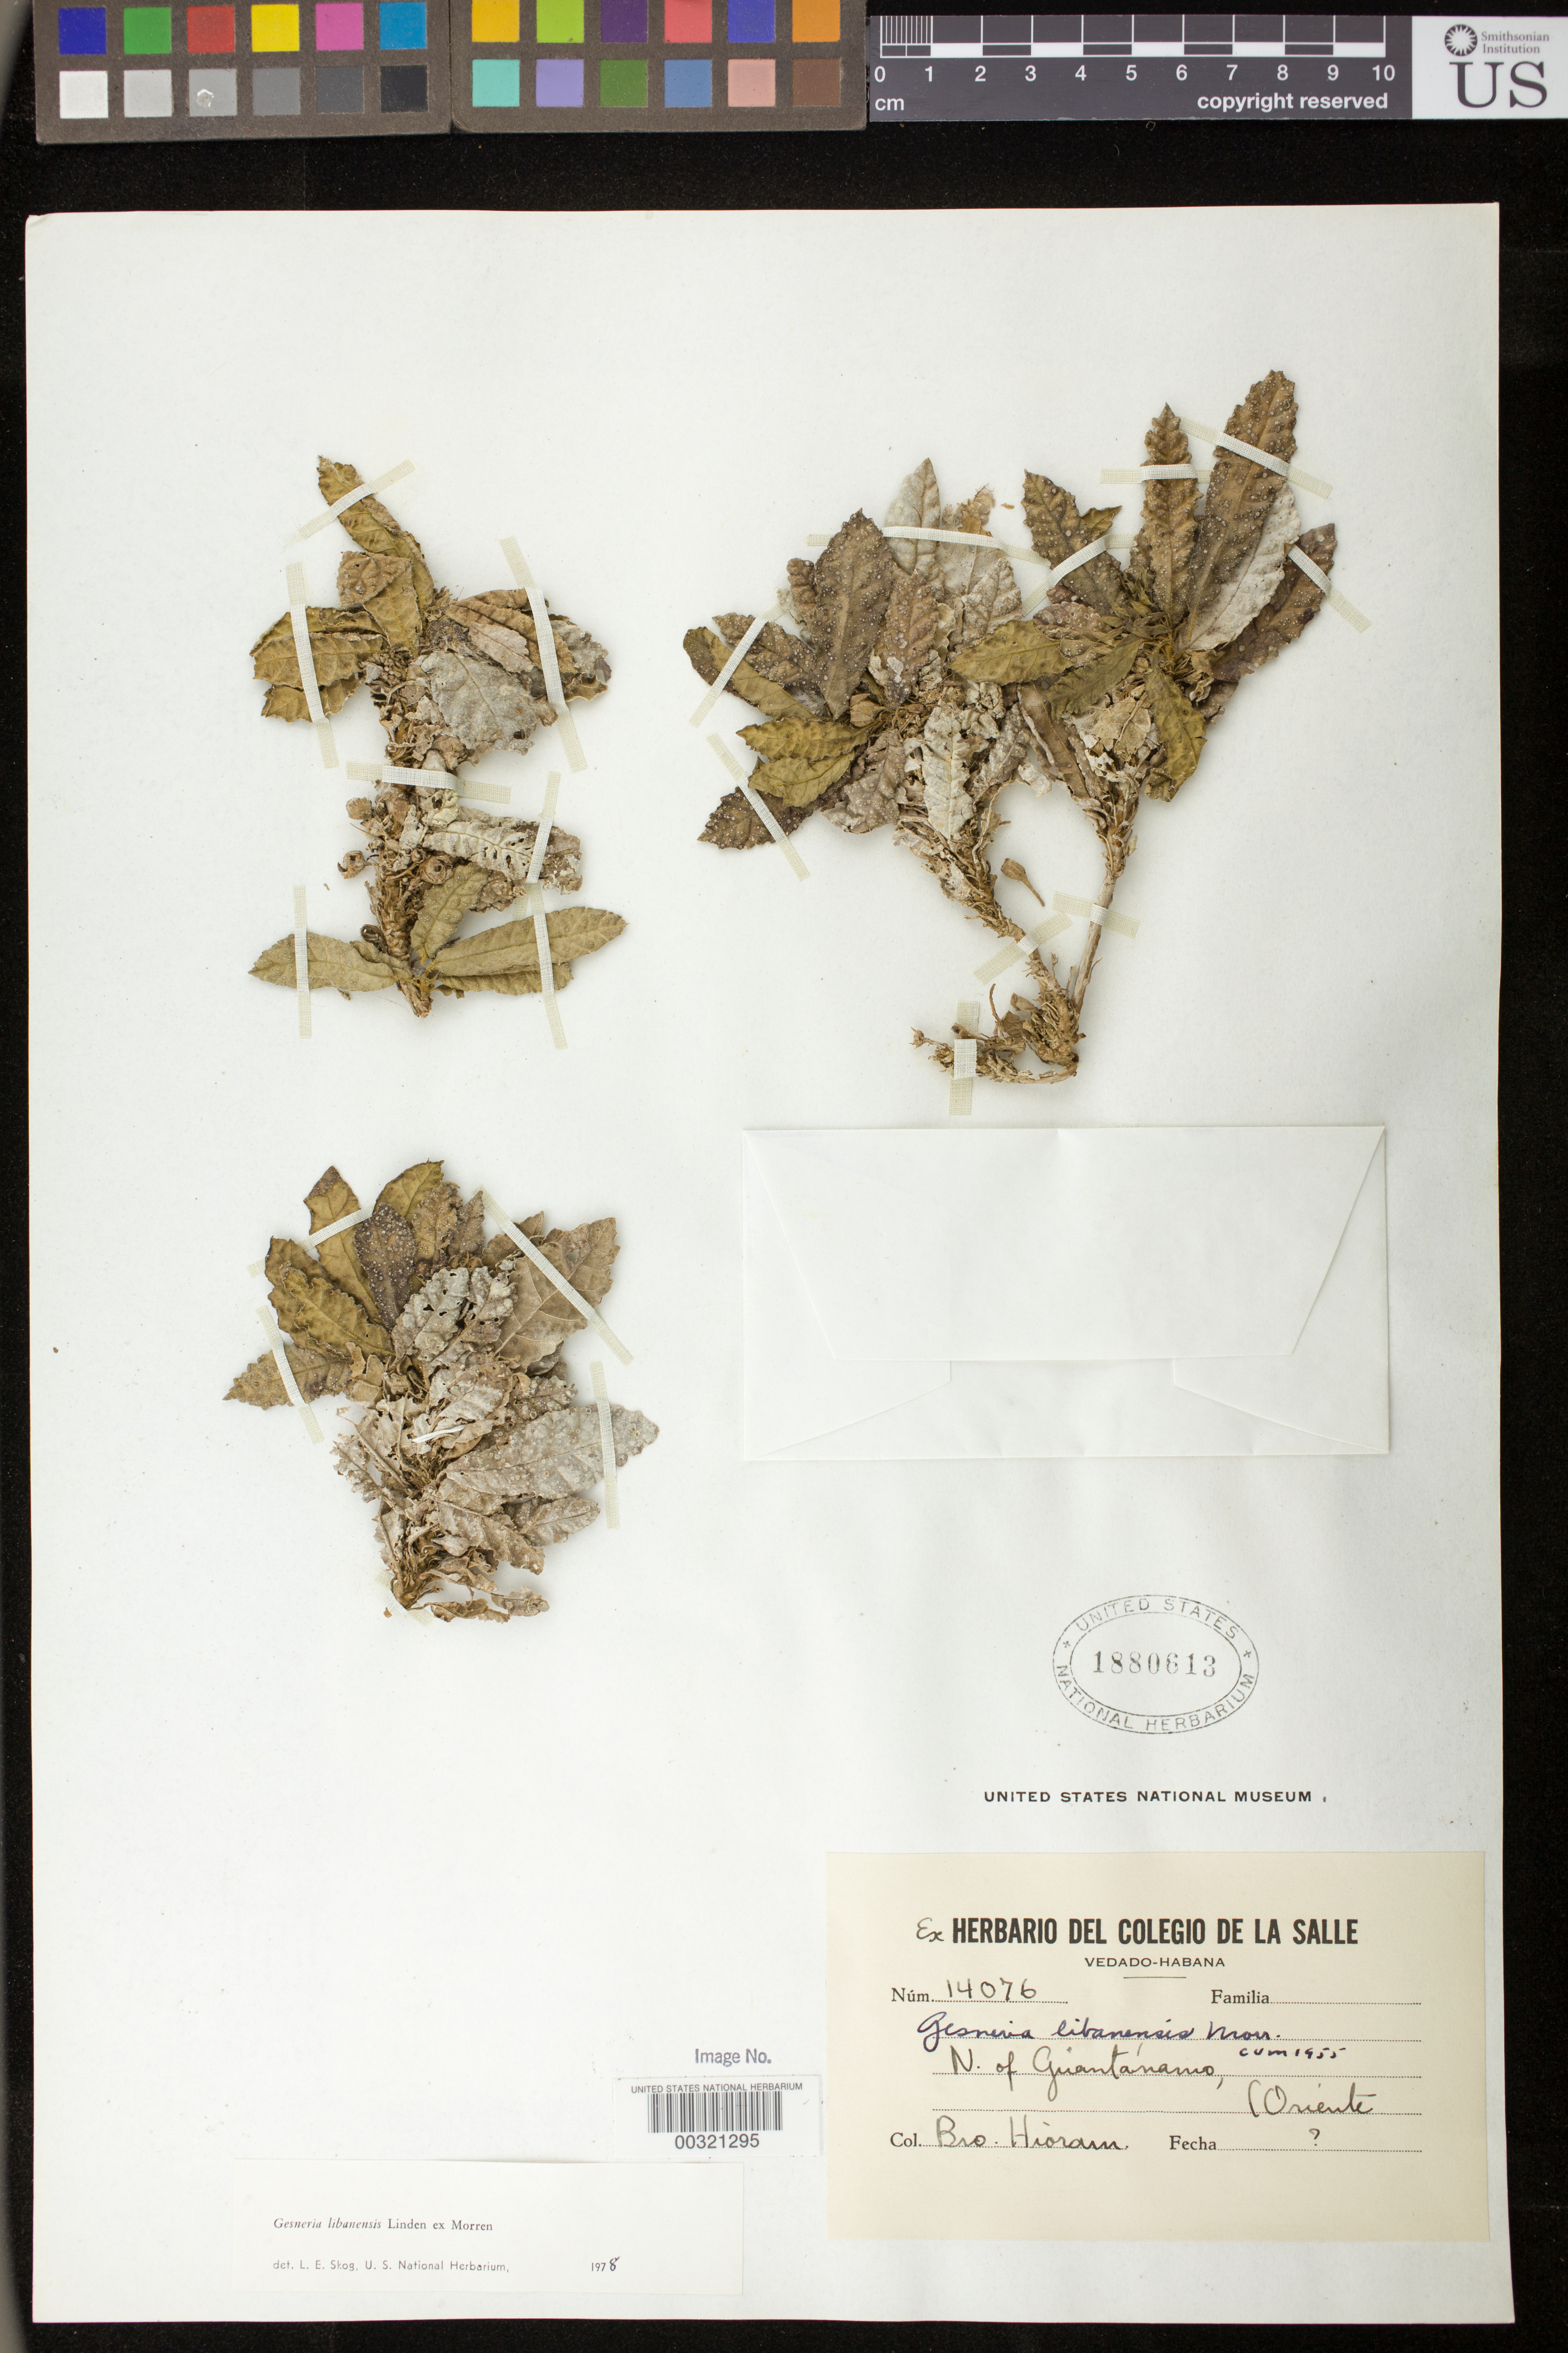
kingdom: Plantae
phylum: Tracheophyta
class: Magnoliopsida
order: Lamiales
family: Gesneriaceae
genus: Gesneria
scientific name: Gesneria libanensis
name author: Linden ex C. Morren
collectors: Bro. Hioram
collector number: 14076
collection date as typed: Jan 1933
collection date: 1933-01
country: Cuba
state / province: Oriente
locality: N of Guantanamo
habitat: On rocks, yateras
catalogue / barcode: US 1880613